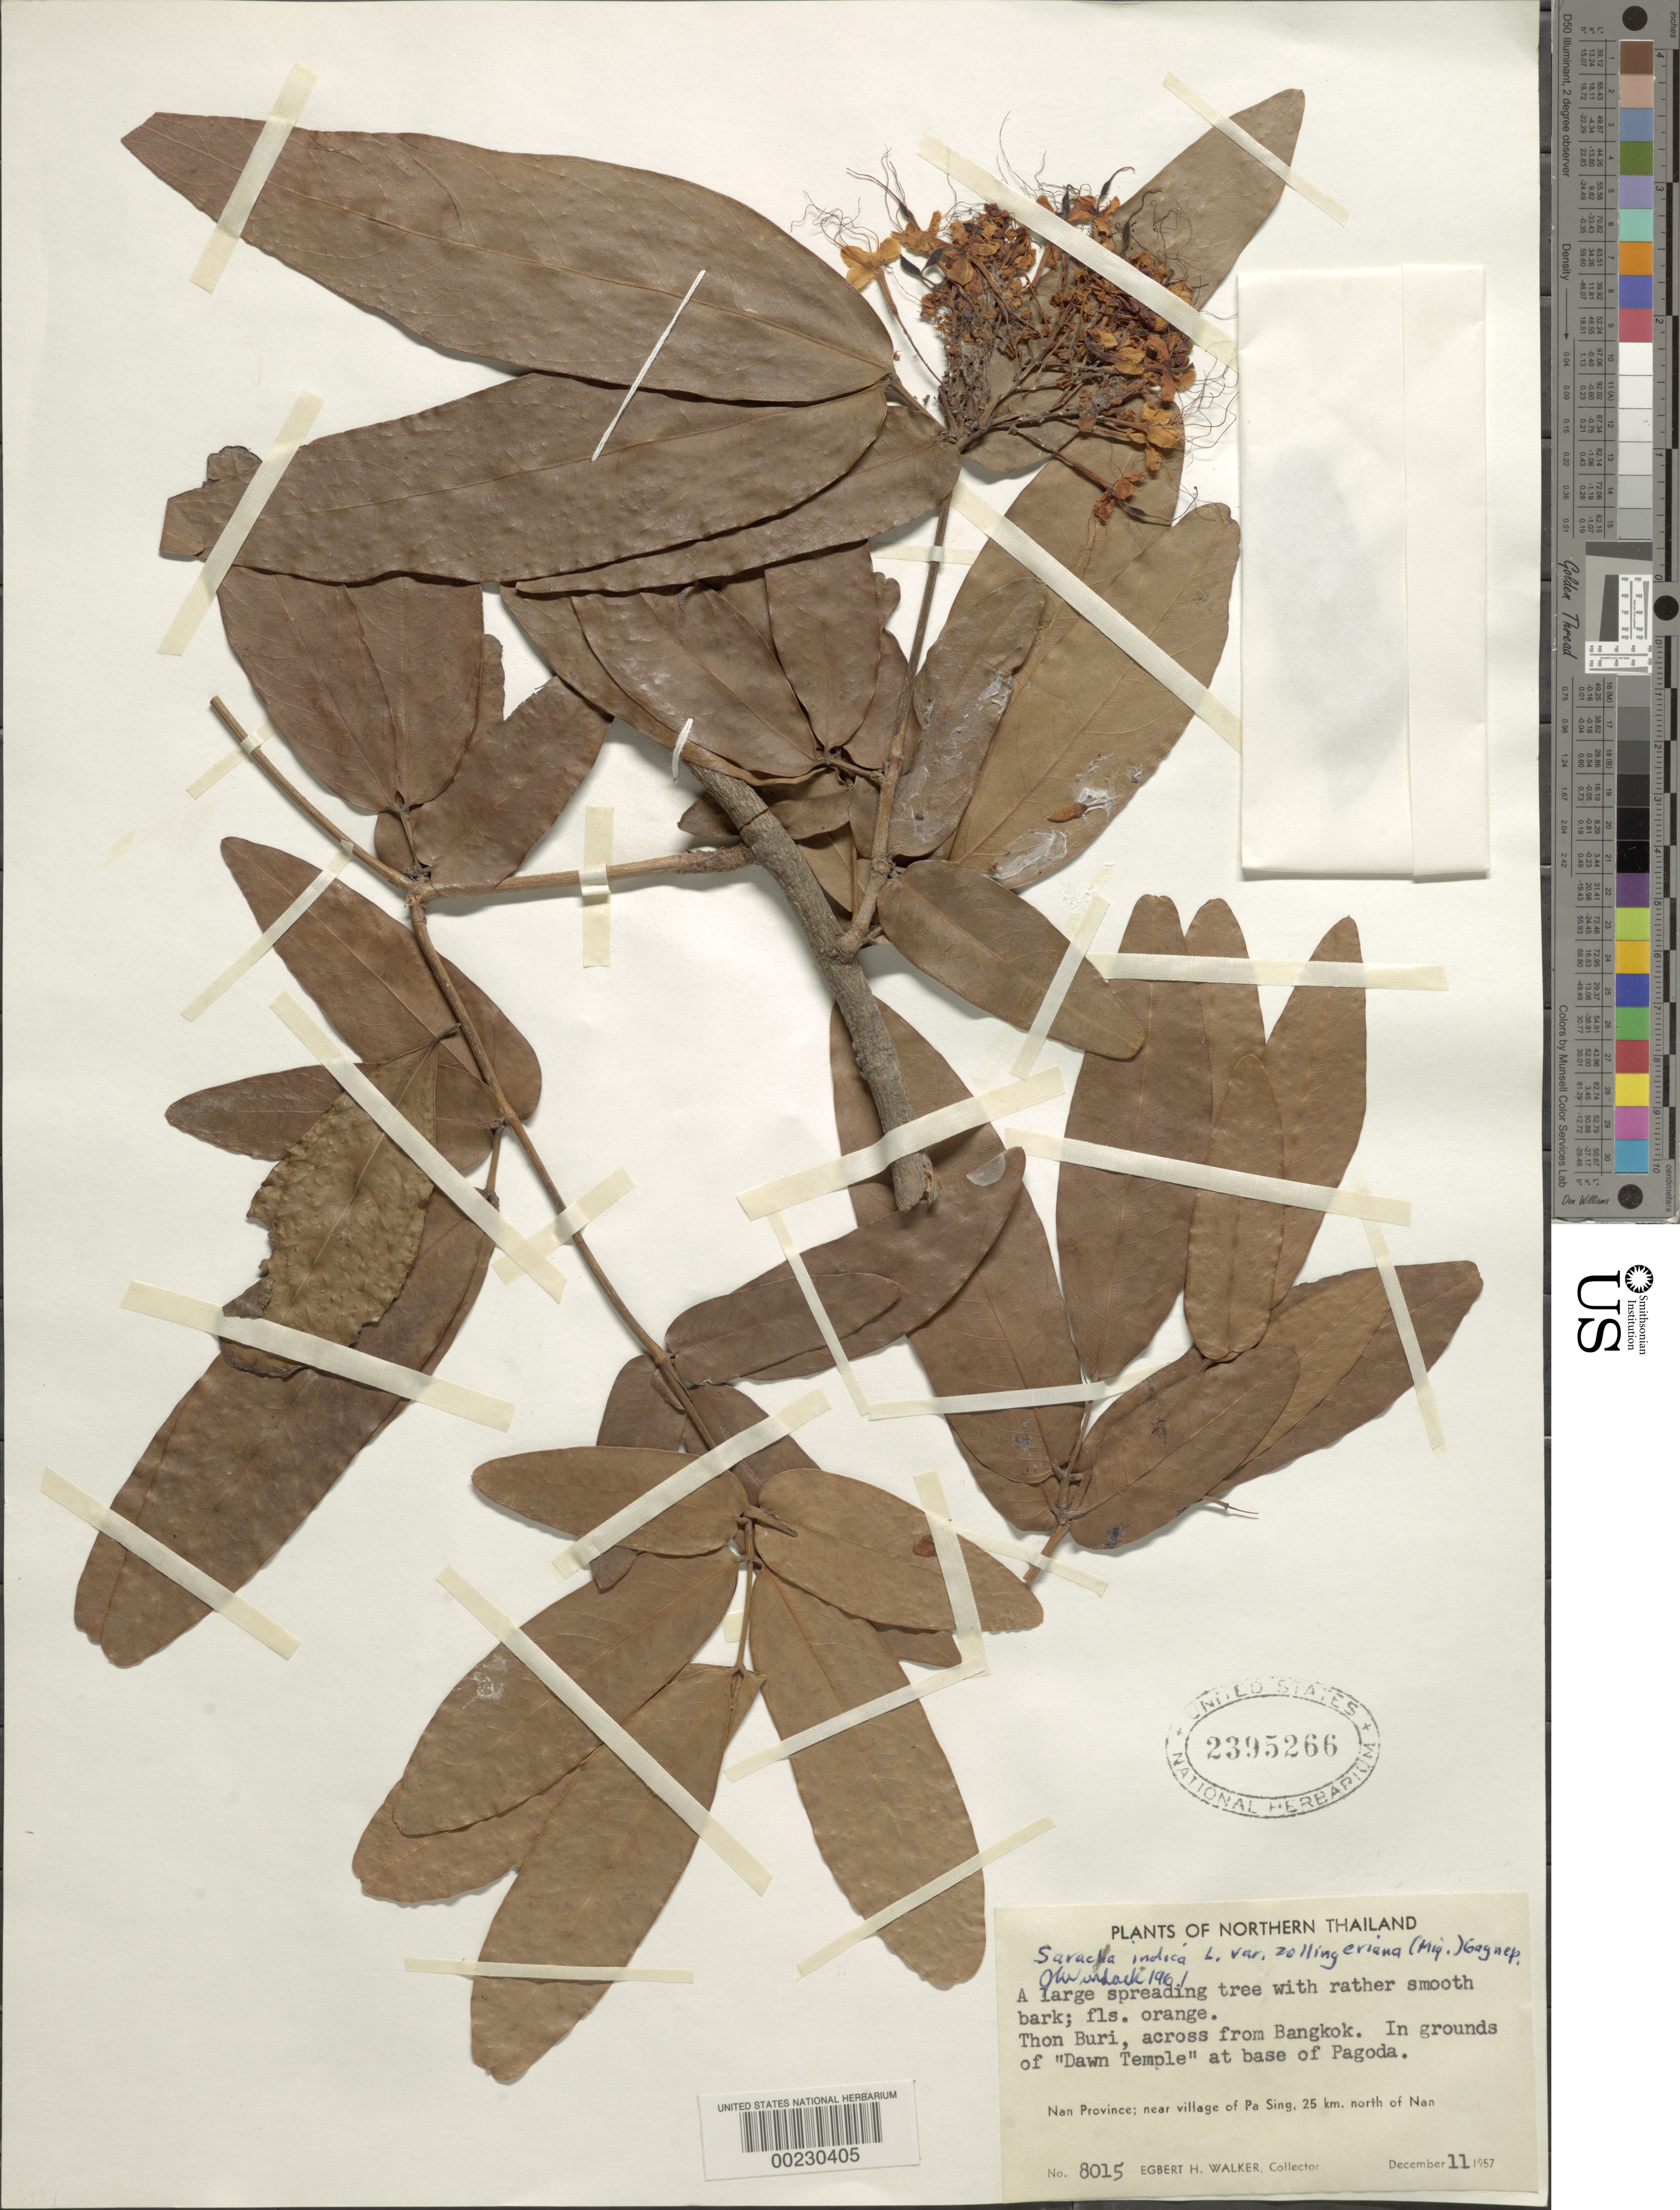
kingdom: Plantae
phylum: Tracheophyta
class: Magnoliopsida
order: Fabales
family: Fabaceae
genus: Saraca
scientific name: Saraca indica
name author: L.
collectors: E. H. Walker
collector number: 8015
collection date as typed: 11 Dec 1957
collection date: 1957-12-11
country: Thailand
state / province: Nan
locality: Thon buri, across from bangkok, in grounds of "dawn temple" at base ofpagoda; near village of pa sing, 25 km n of nan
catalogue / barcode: US 2395266